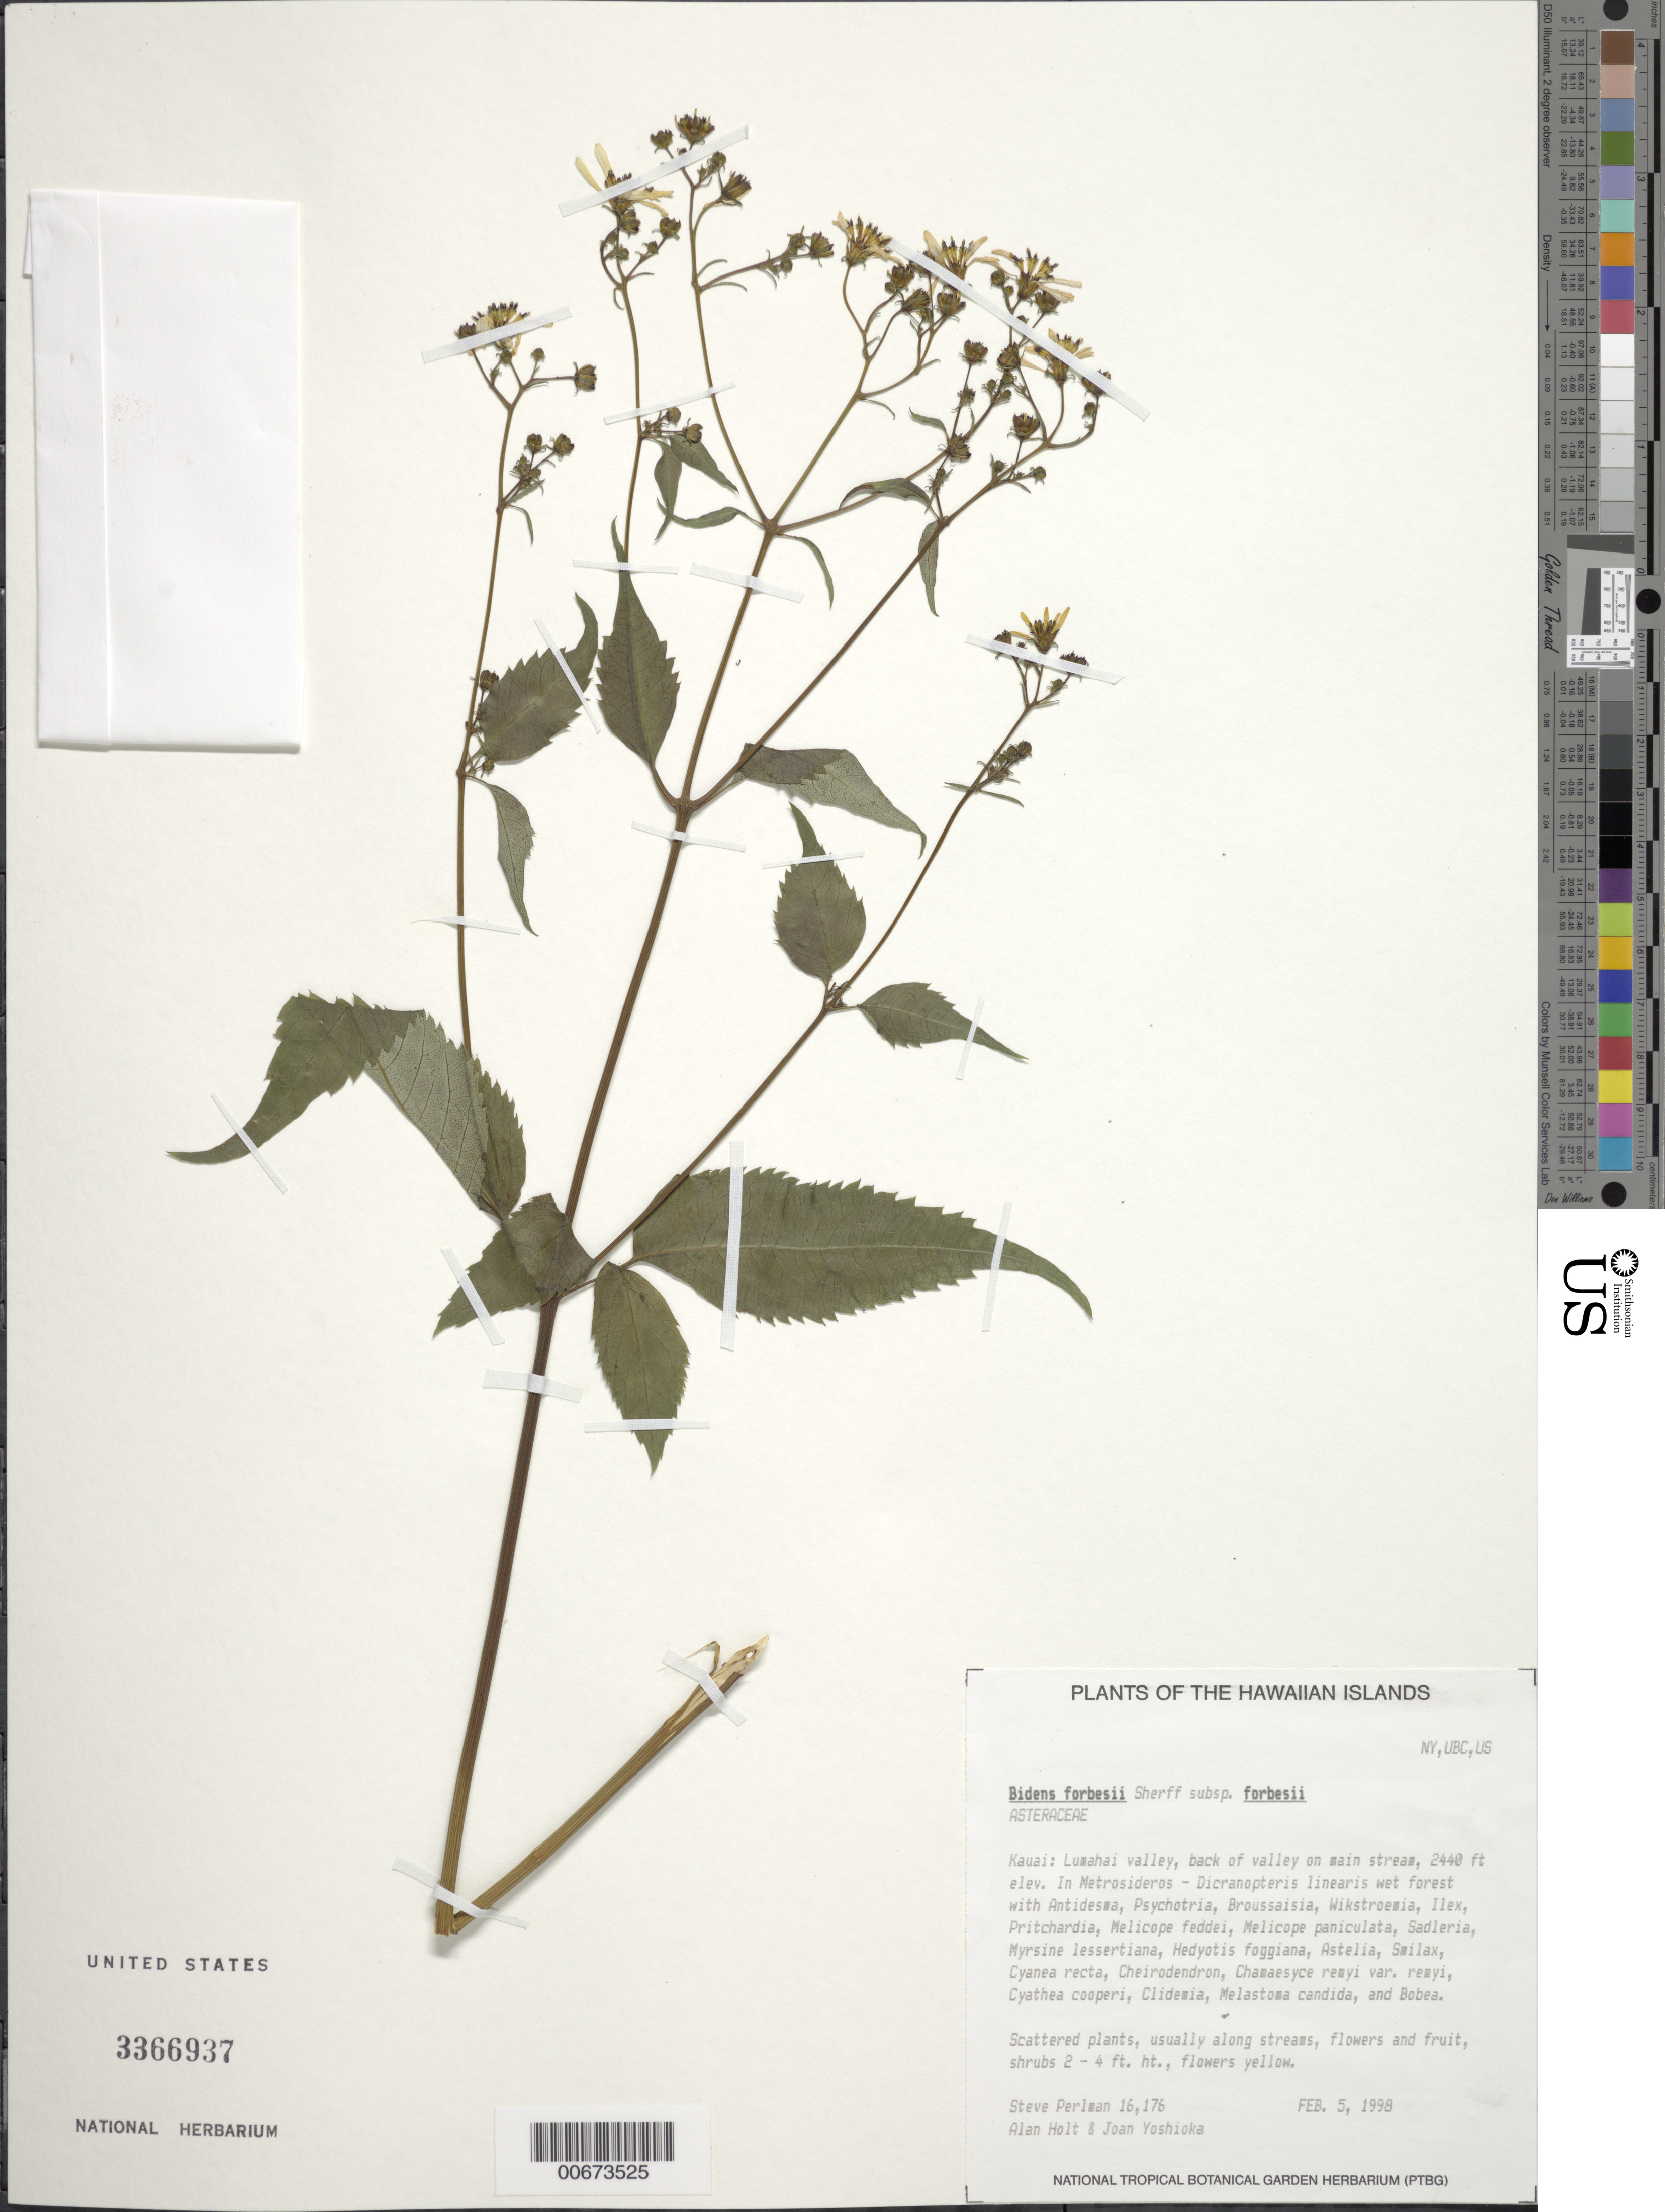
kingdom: Plantae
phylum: Tracheophyta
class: Magnoliopsida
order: Asterales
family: Asteraceae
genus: Bidens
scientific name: Bidens forbesii subsp. forbesii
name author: Sherff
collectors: S. P. Perlman, A. Holt & J. Yoshioka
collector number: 16176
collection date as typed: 5 Feb 1998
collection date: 1998-02-05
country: United States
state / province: Hawaii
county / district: Kauai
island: Kaua'i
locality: Lumaha'i Valley, back of valley on main stream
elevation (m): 744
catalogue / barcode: US 3366937